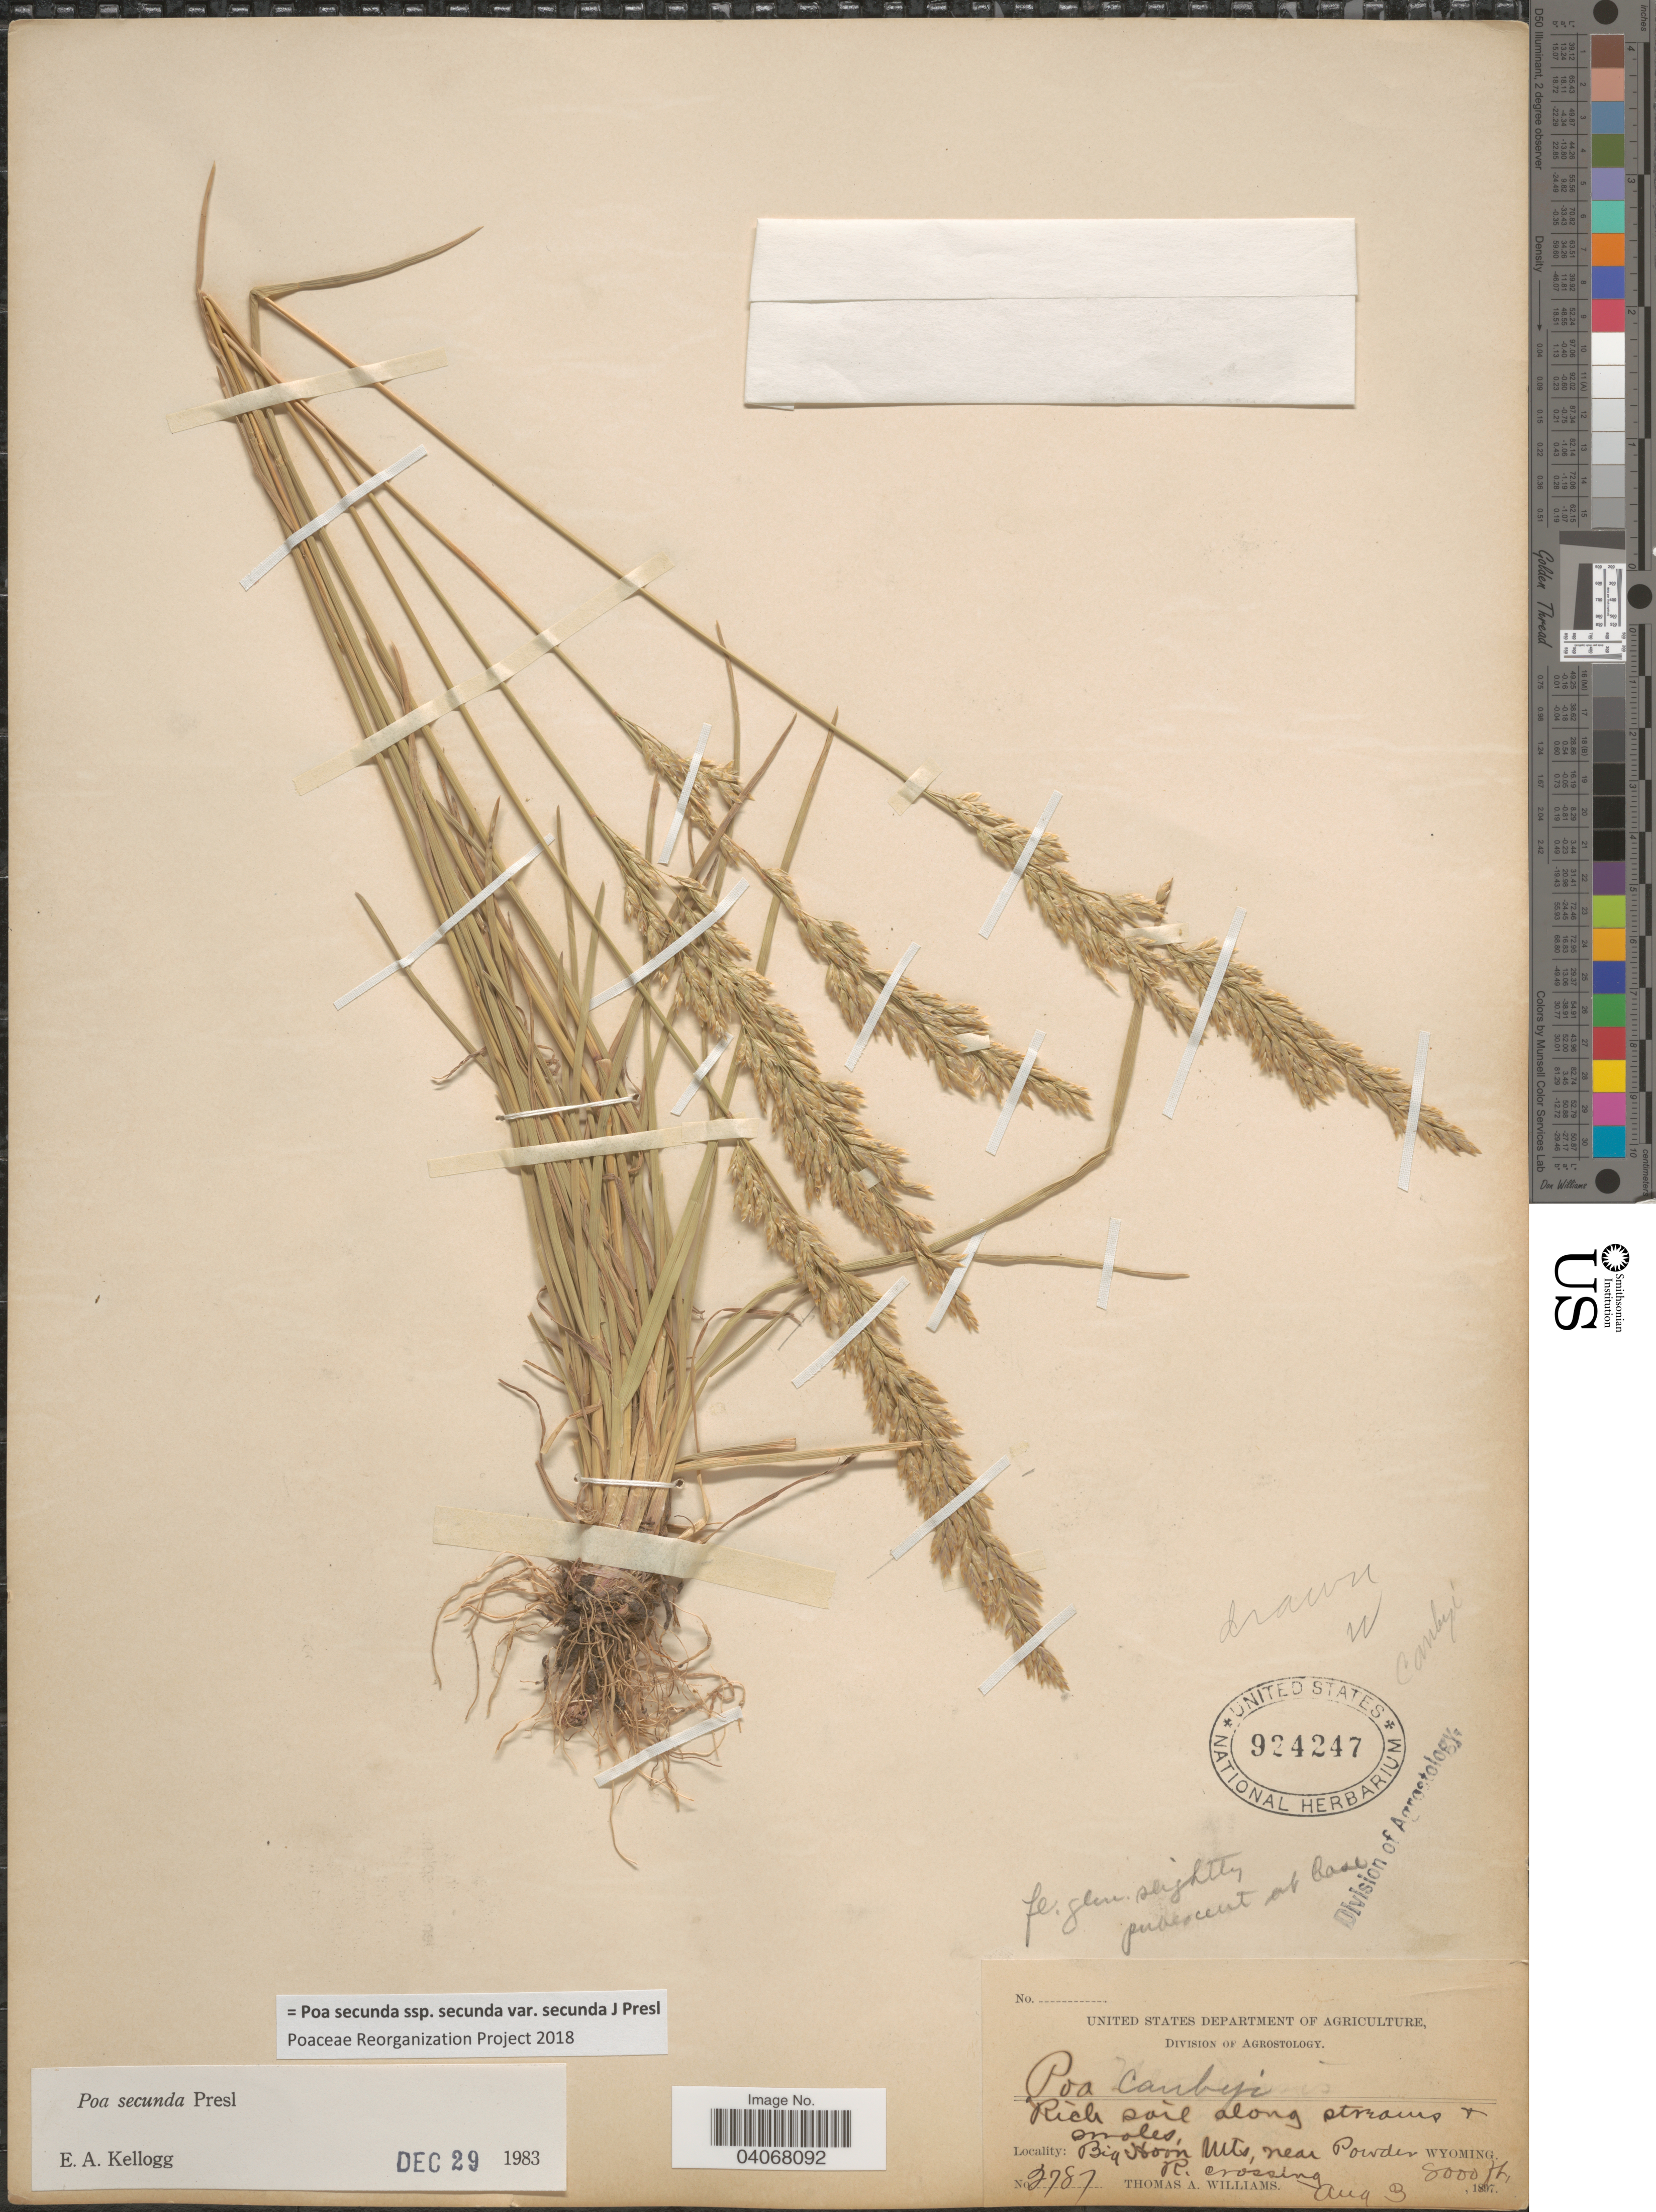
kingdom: Plantae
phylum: Tracheophyta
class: Liliopsida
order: Poales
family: Poaceae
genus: Poa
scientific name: Poa secunda subsp. secunda var. secunda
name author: J. Presl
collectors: T. A. Williams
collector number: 2787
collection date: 1897-08-03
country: United States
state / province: Wyoming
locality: Big Horn Mts, near Powder R. Crossing.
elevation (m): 2438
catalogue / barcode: US 924247